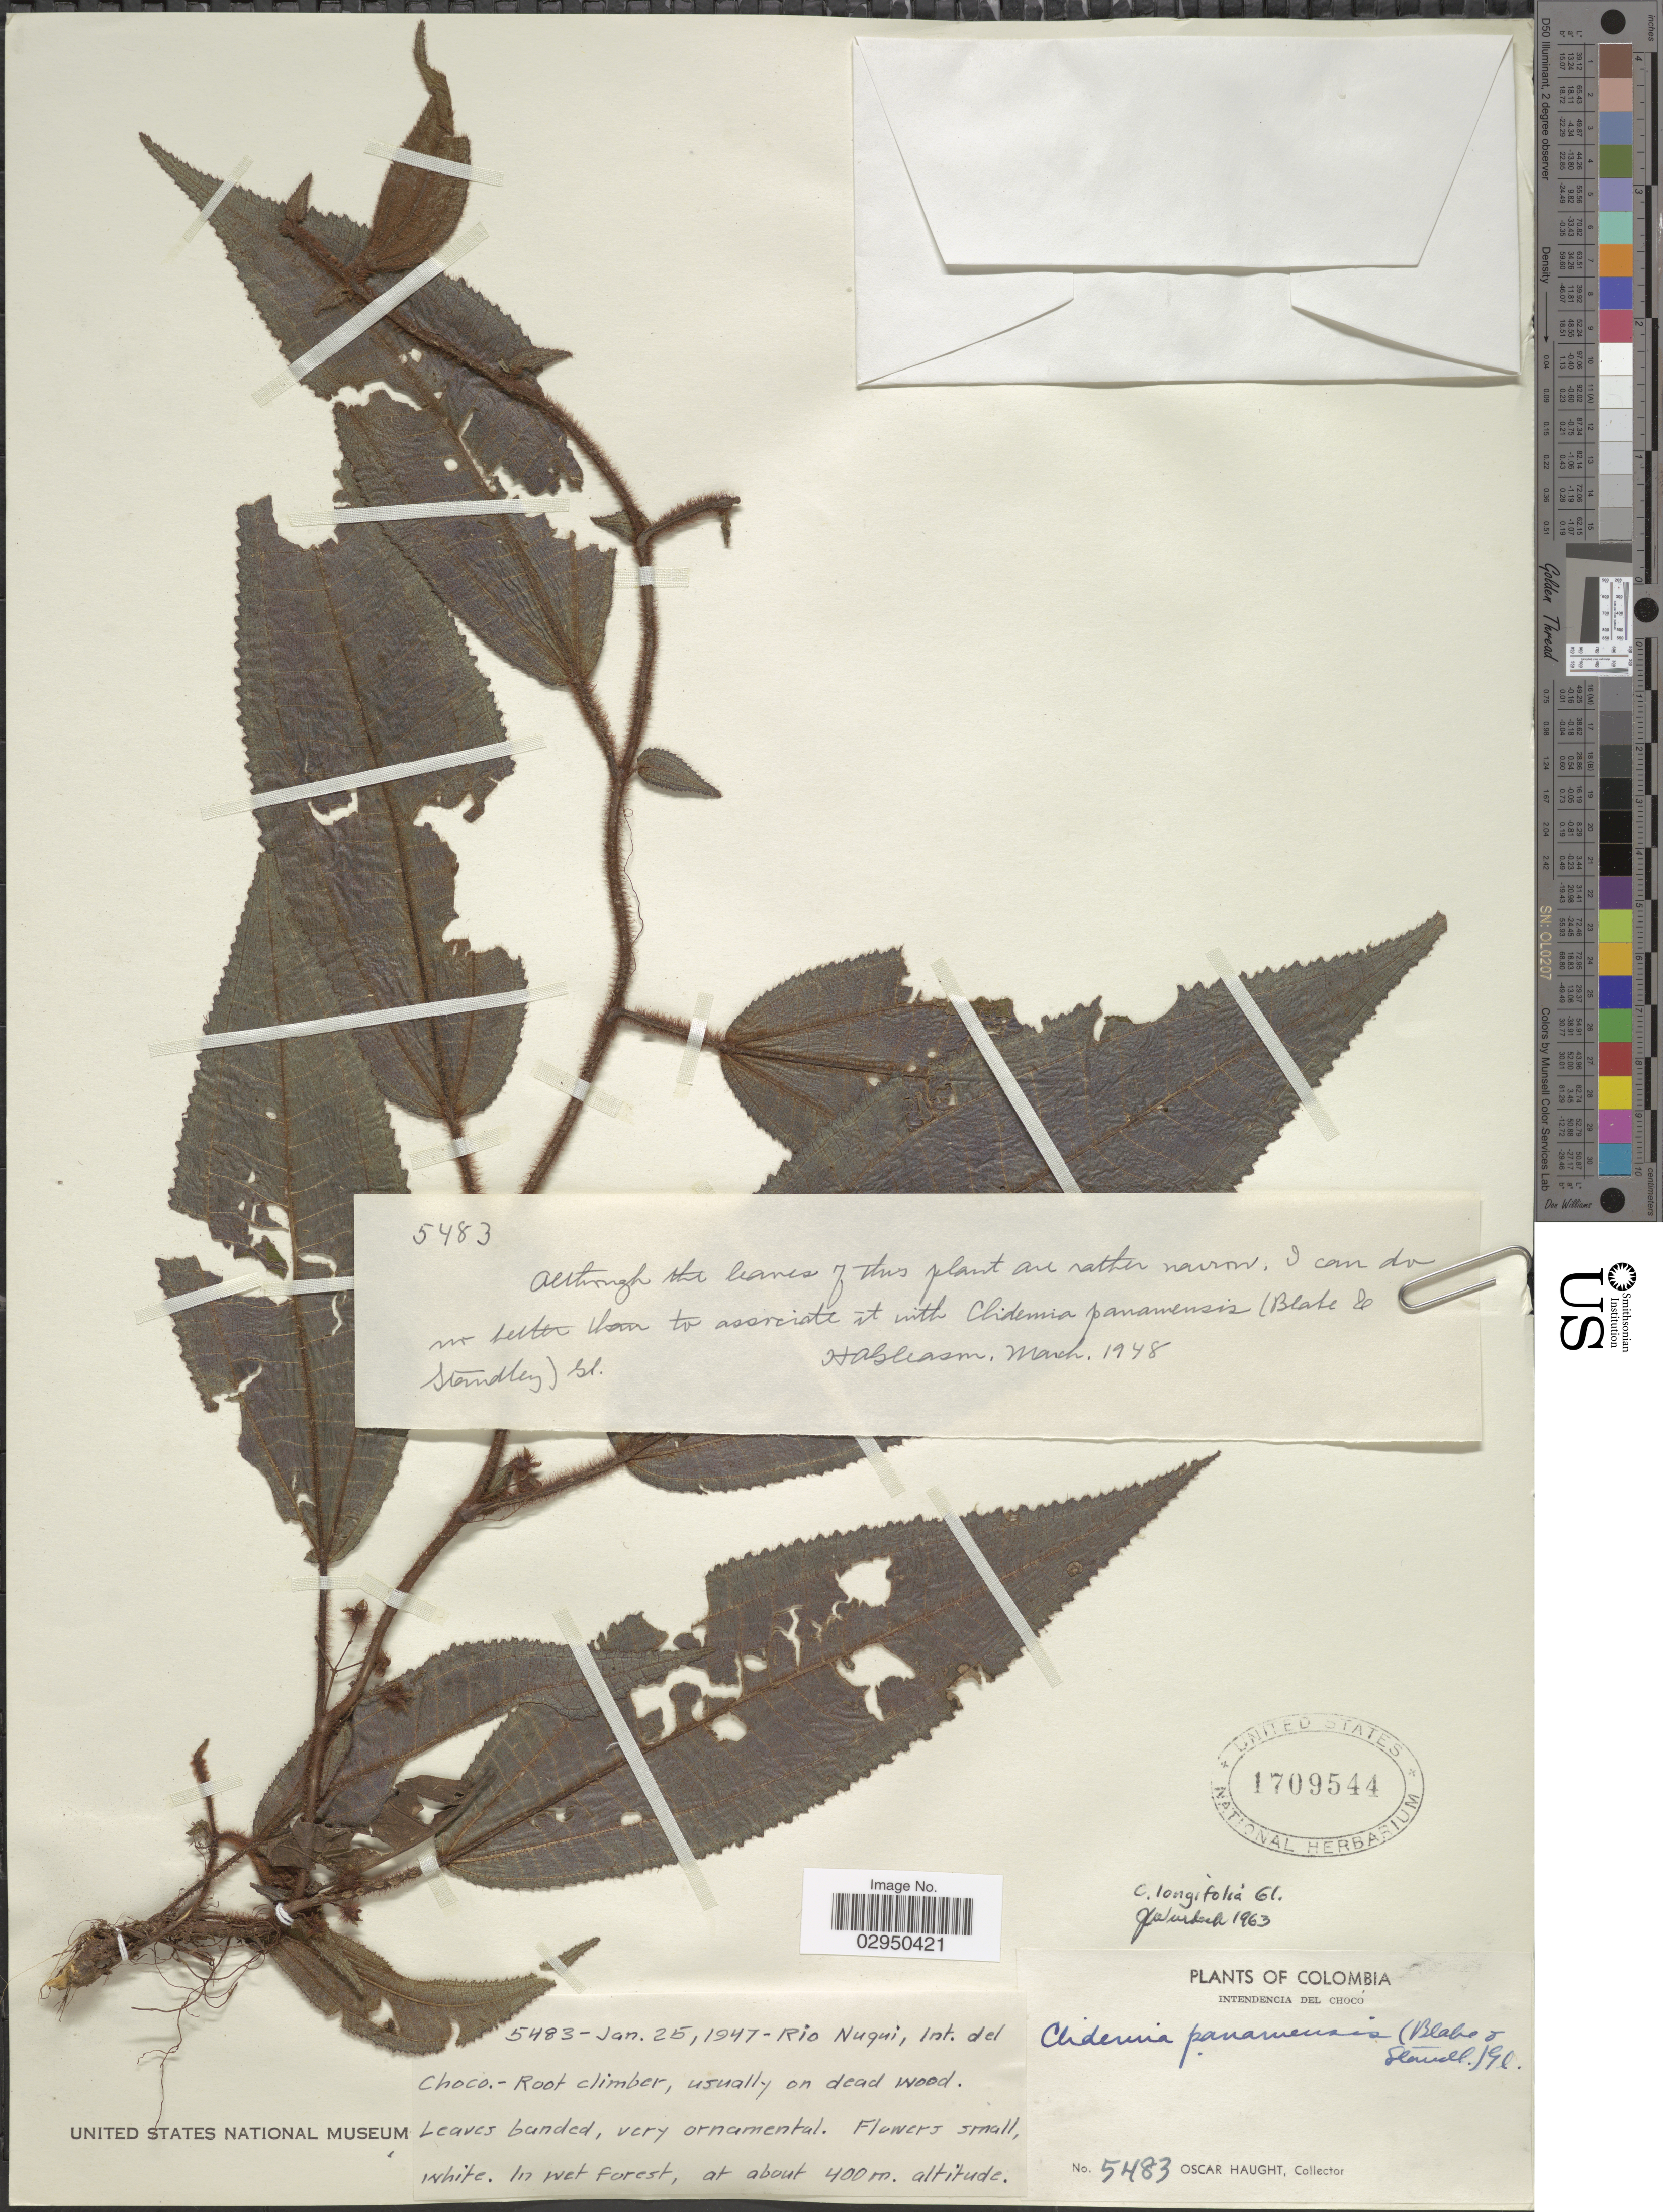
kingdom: Plantae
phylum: Tracheophyta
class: Magnoliopsida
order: Myrtales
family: Melastomataceae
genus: Clidemia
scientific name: Clidemia longifolia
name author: Gleason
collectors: O. L. Haught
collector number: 5483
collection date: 1947-01-25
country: Colombia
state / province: Chocó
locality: Intendencia del Chocó. Rio Nuqui, Int. del Chocó.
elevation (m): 400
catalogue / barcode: US 1709544